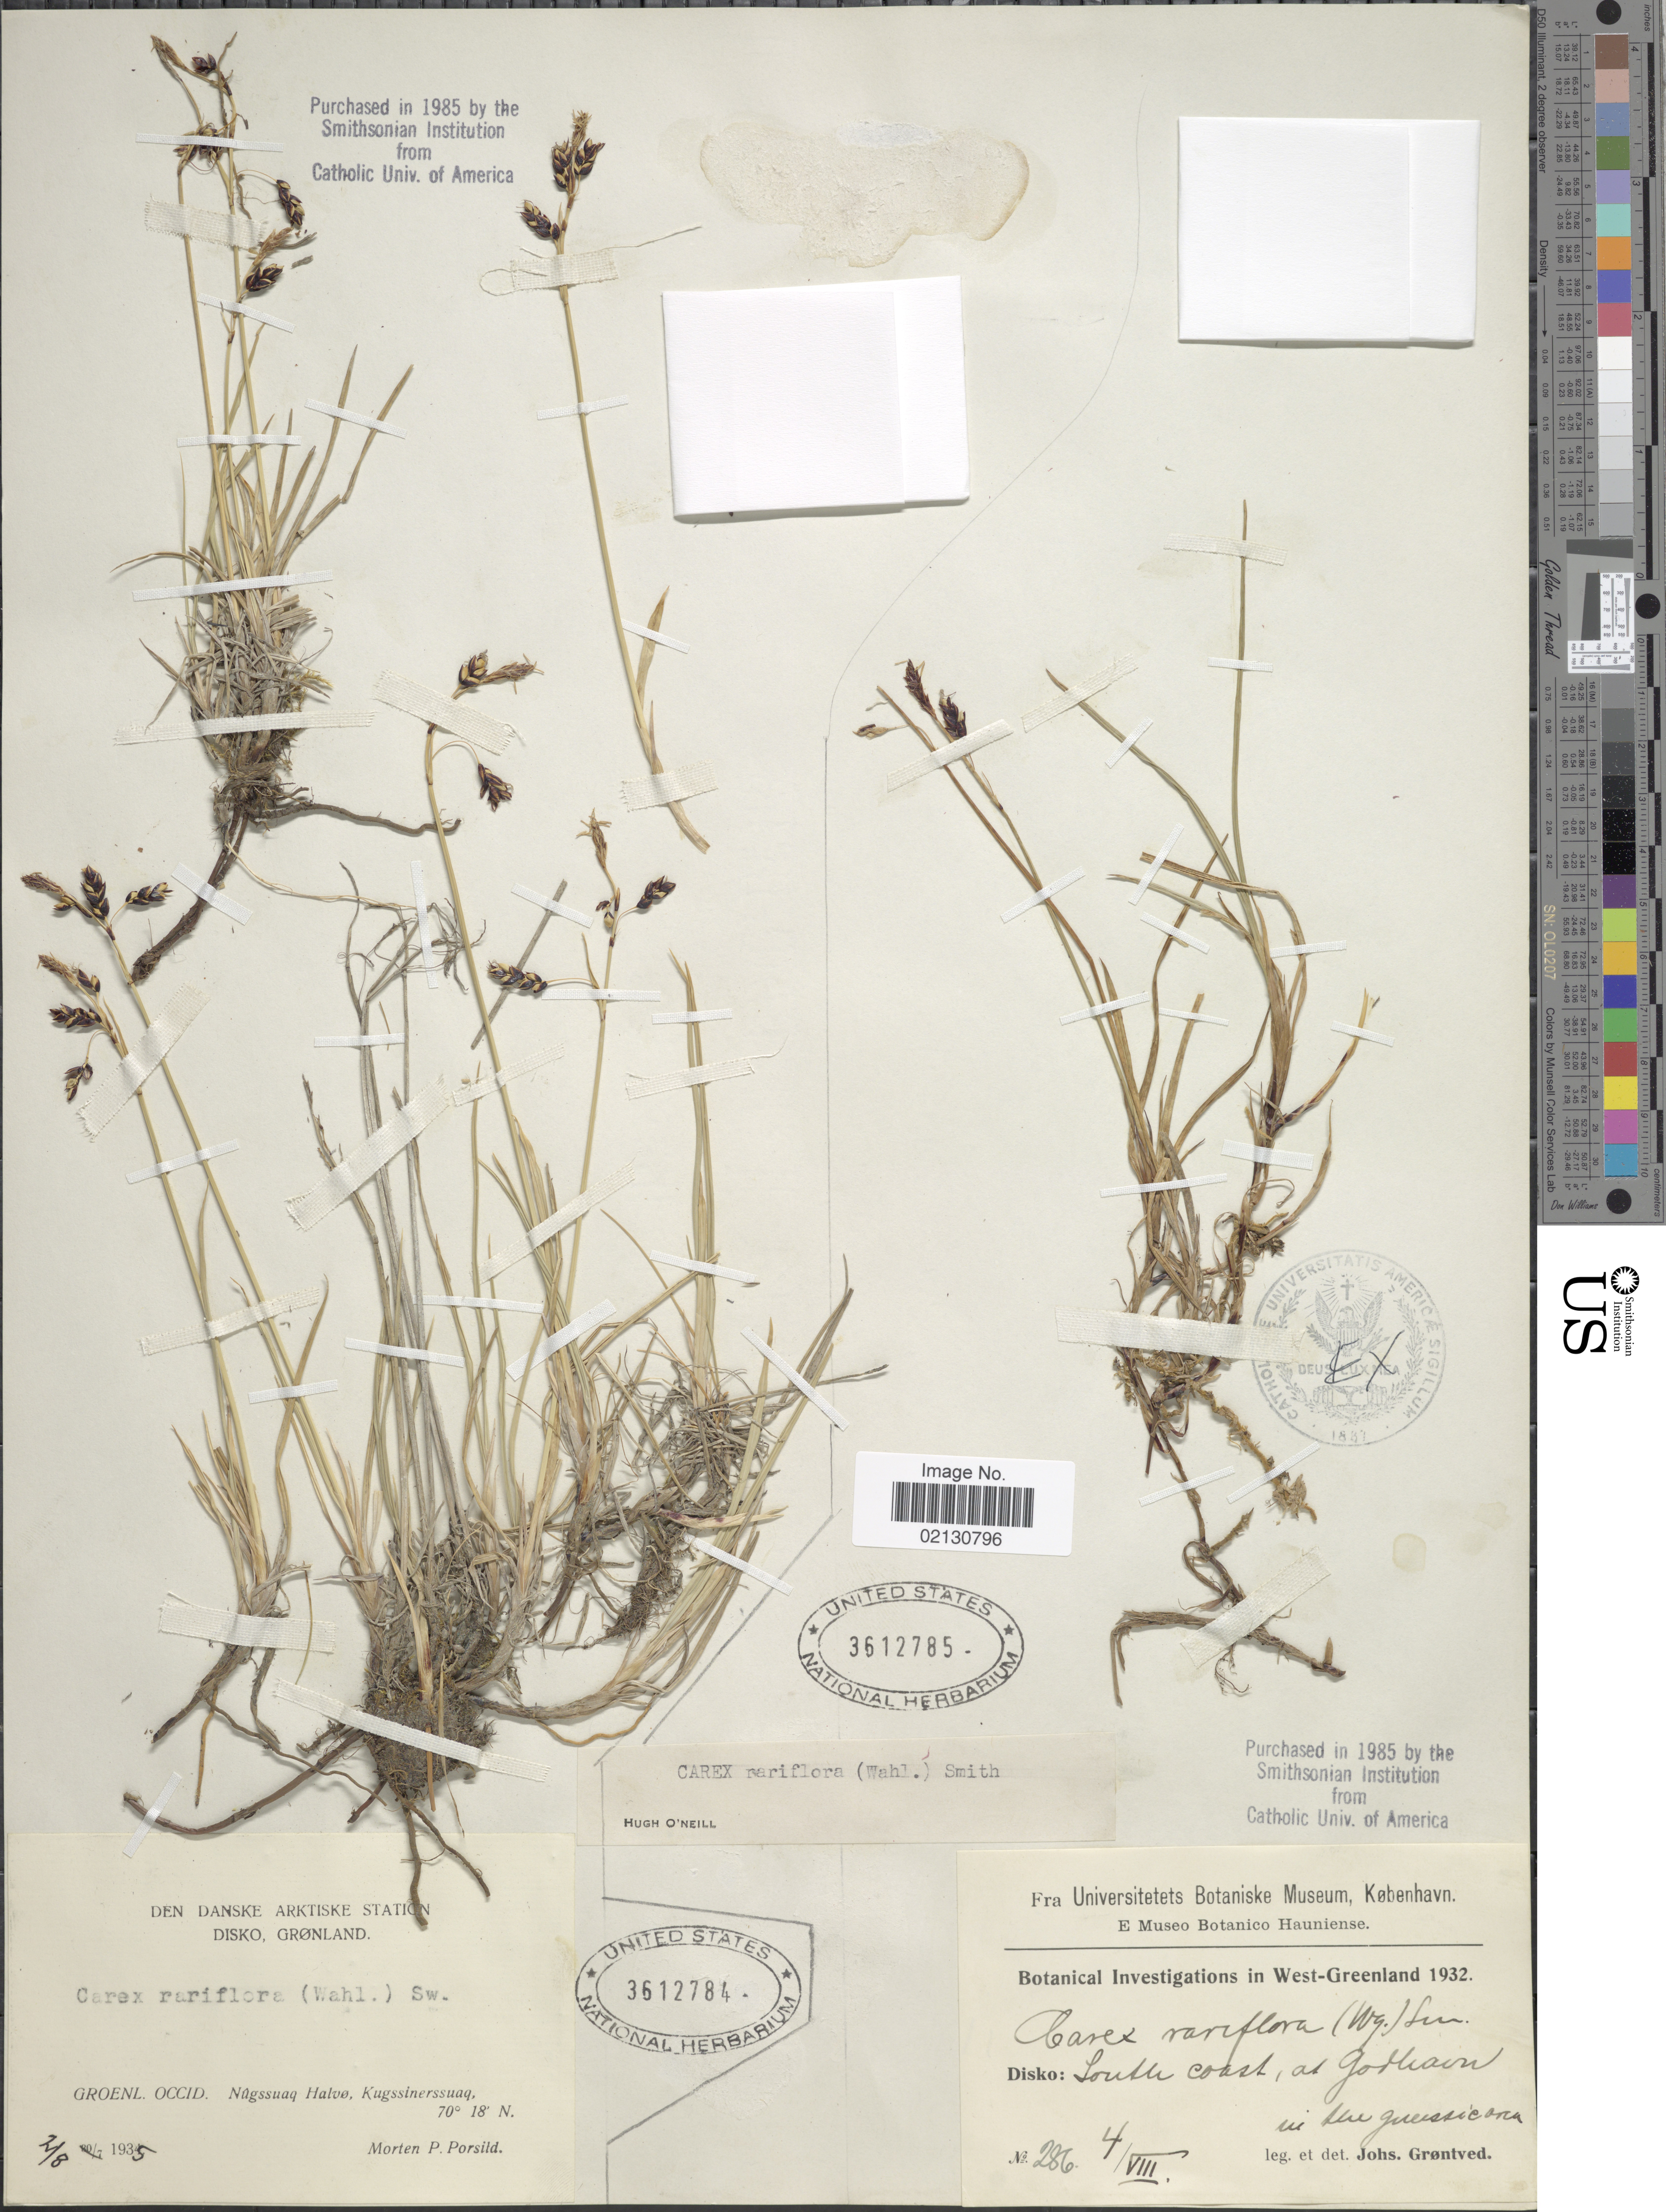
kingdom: Plantae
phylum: Tracheophyta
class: Liliopsida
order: Poales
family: Cyperaceae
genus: Carex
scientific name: Carex rariflora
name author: (Wahlenb.) Sm.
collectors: M. P. Porsild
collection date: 1835-08-02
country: Greenland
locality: Groenl. Occid. Nûgssuaq Halvø, Kugssinerssuaq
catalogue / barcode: US 3612784-2